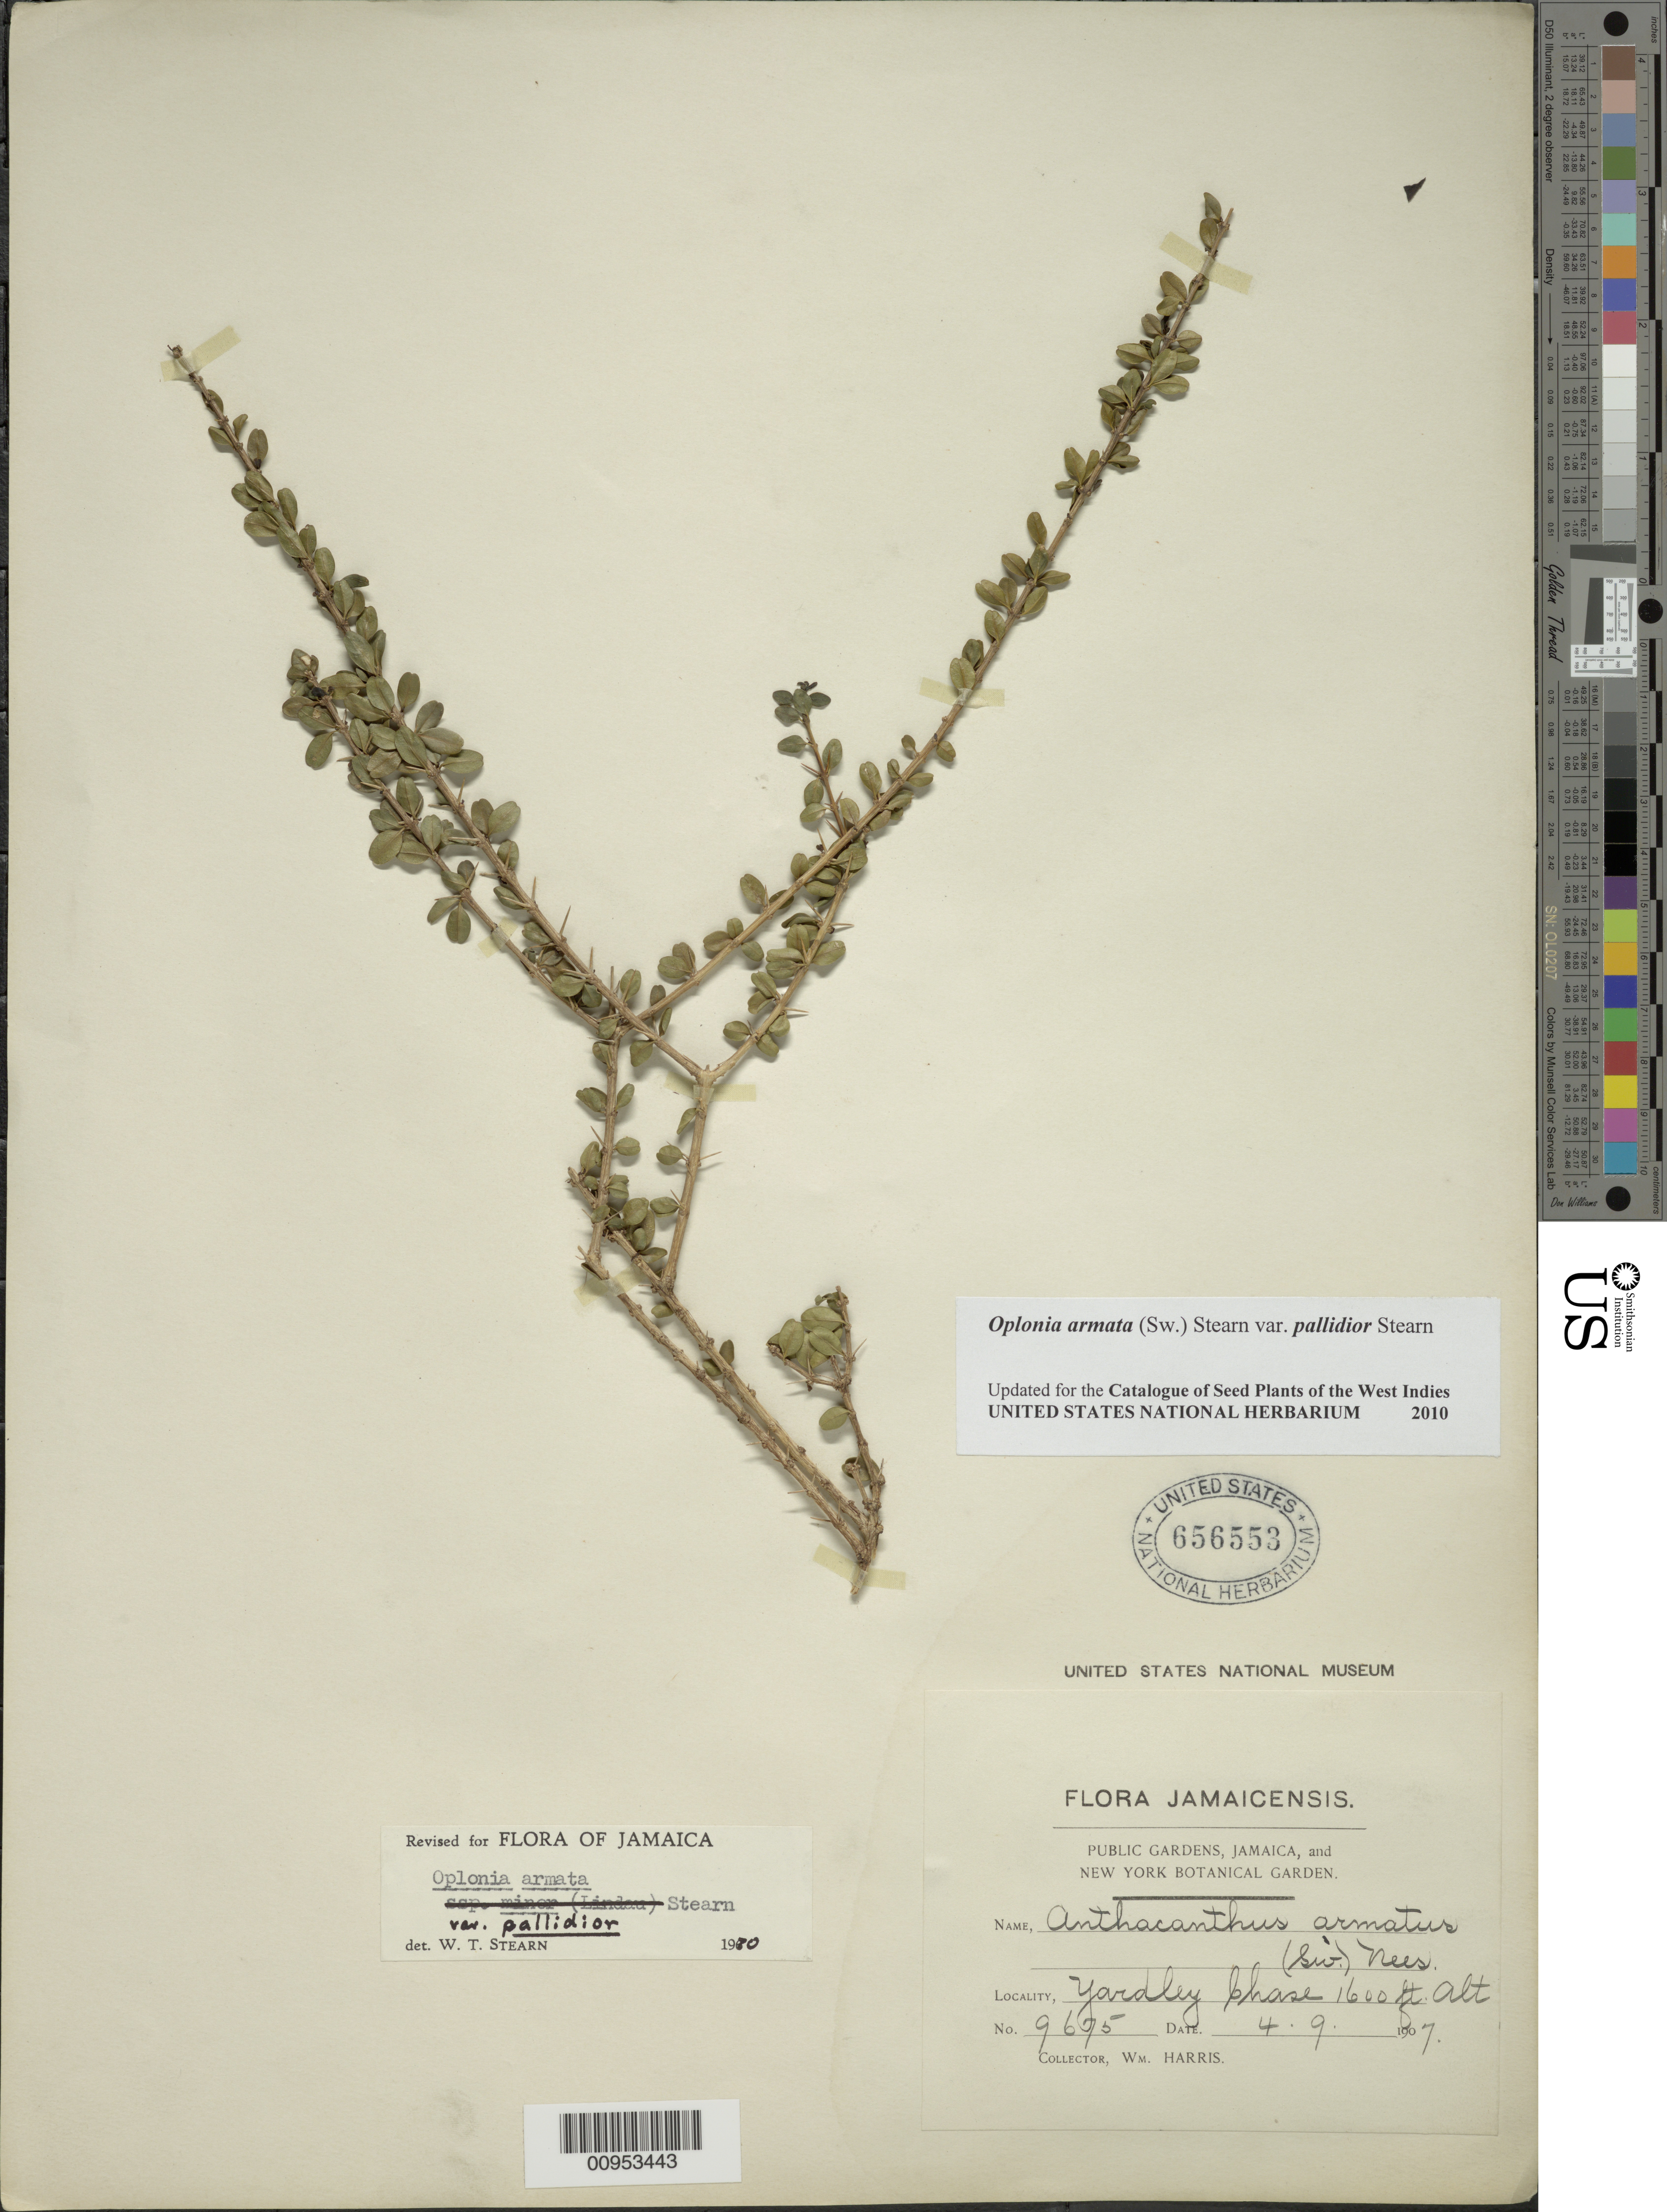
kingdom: Plantae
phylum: Tracheophyta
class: Magnoliopsida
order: Lamiales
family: Acanthaceae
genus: Oplonia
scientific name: Oplonia armata var. pallidior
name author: Stearn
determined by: Stearn, William T.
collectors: W. H. Harris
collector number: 9675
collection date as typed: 04 Sep 1907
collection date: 1907-09-04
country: Jamaica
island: Jamaica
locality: Yardley Chase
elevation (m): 488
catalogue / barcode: US 656553